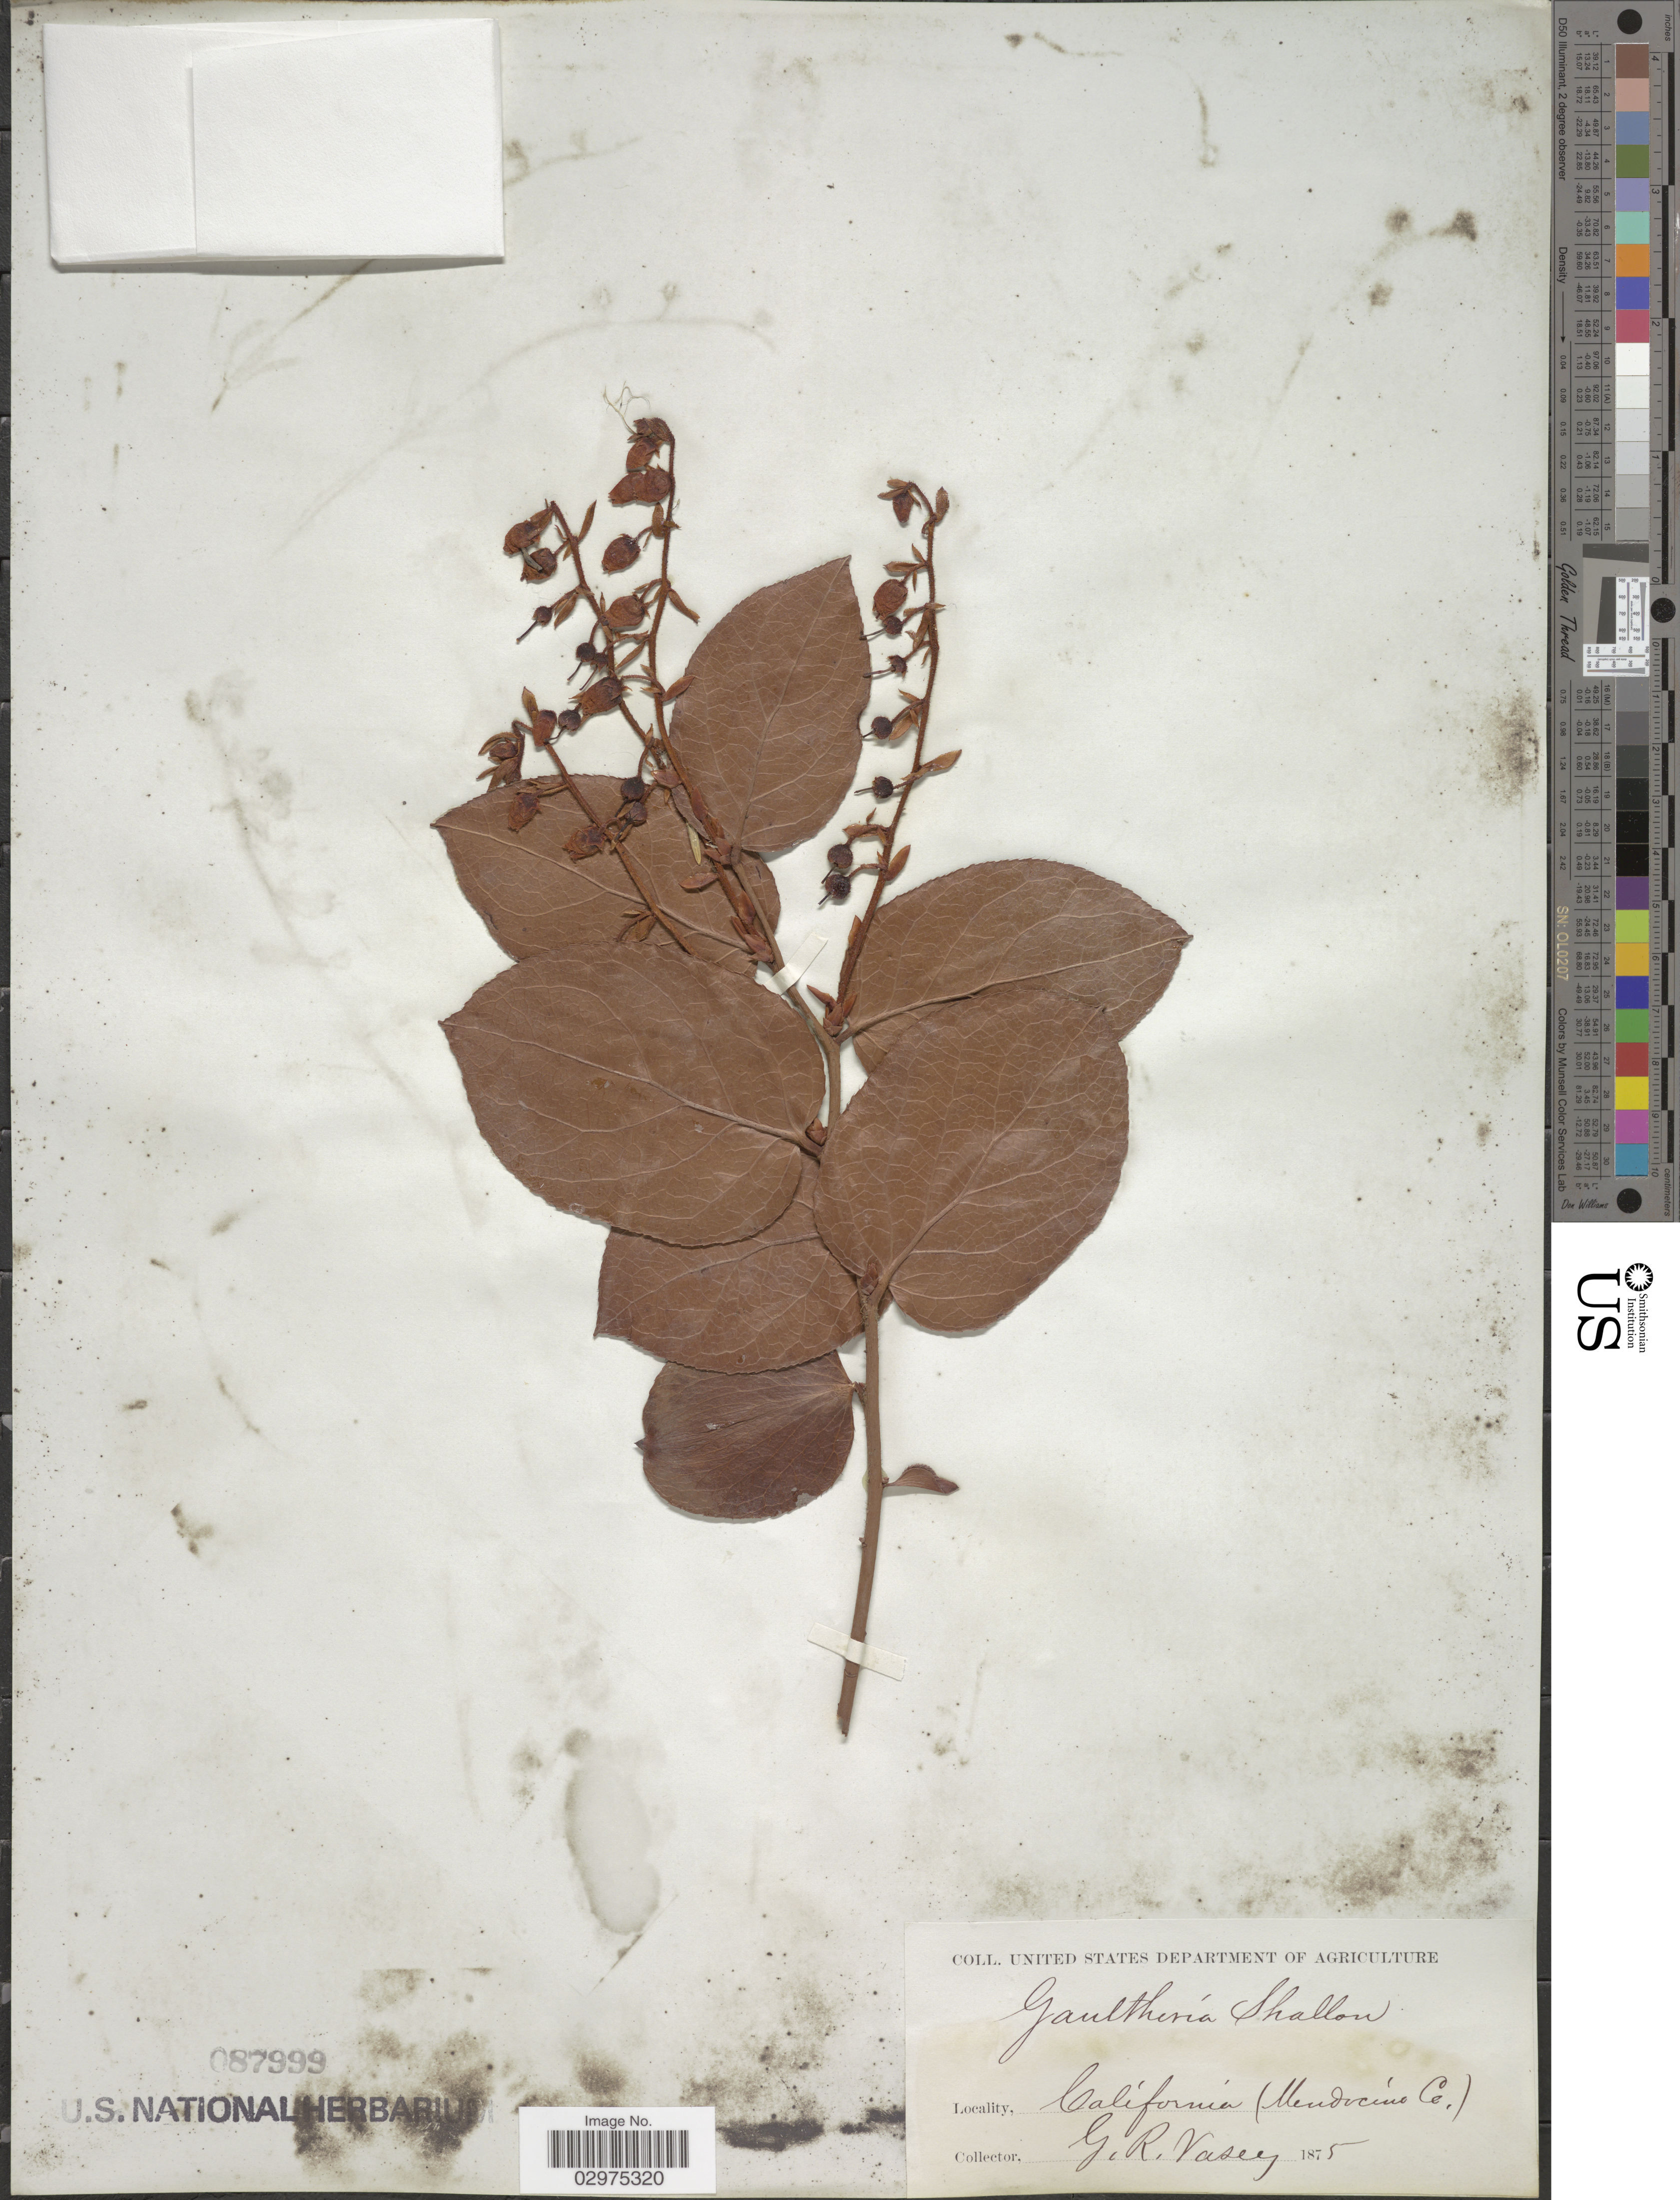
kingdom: Plantae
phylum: Tracheophyta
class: Magnoliopsida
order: Ericales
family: Ericaceae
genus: Gaultheria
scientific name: Gaultheria shallon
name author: Pursh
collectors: G. R. Vasey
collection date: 1875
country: United States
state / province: California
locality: Mendocine Co.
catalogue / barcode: US 87999